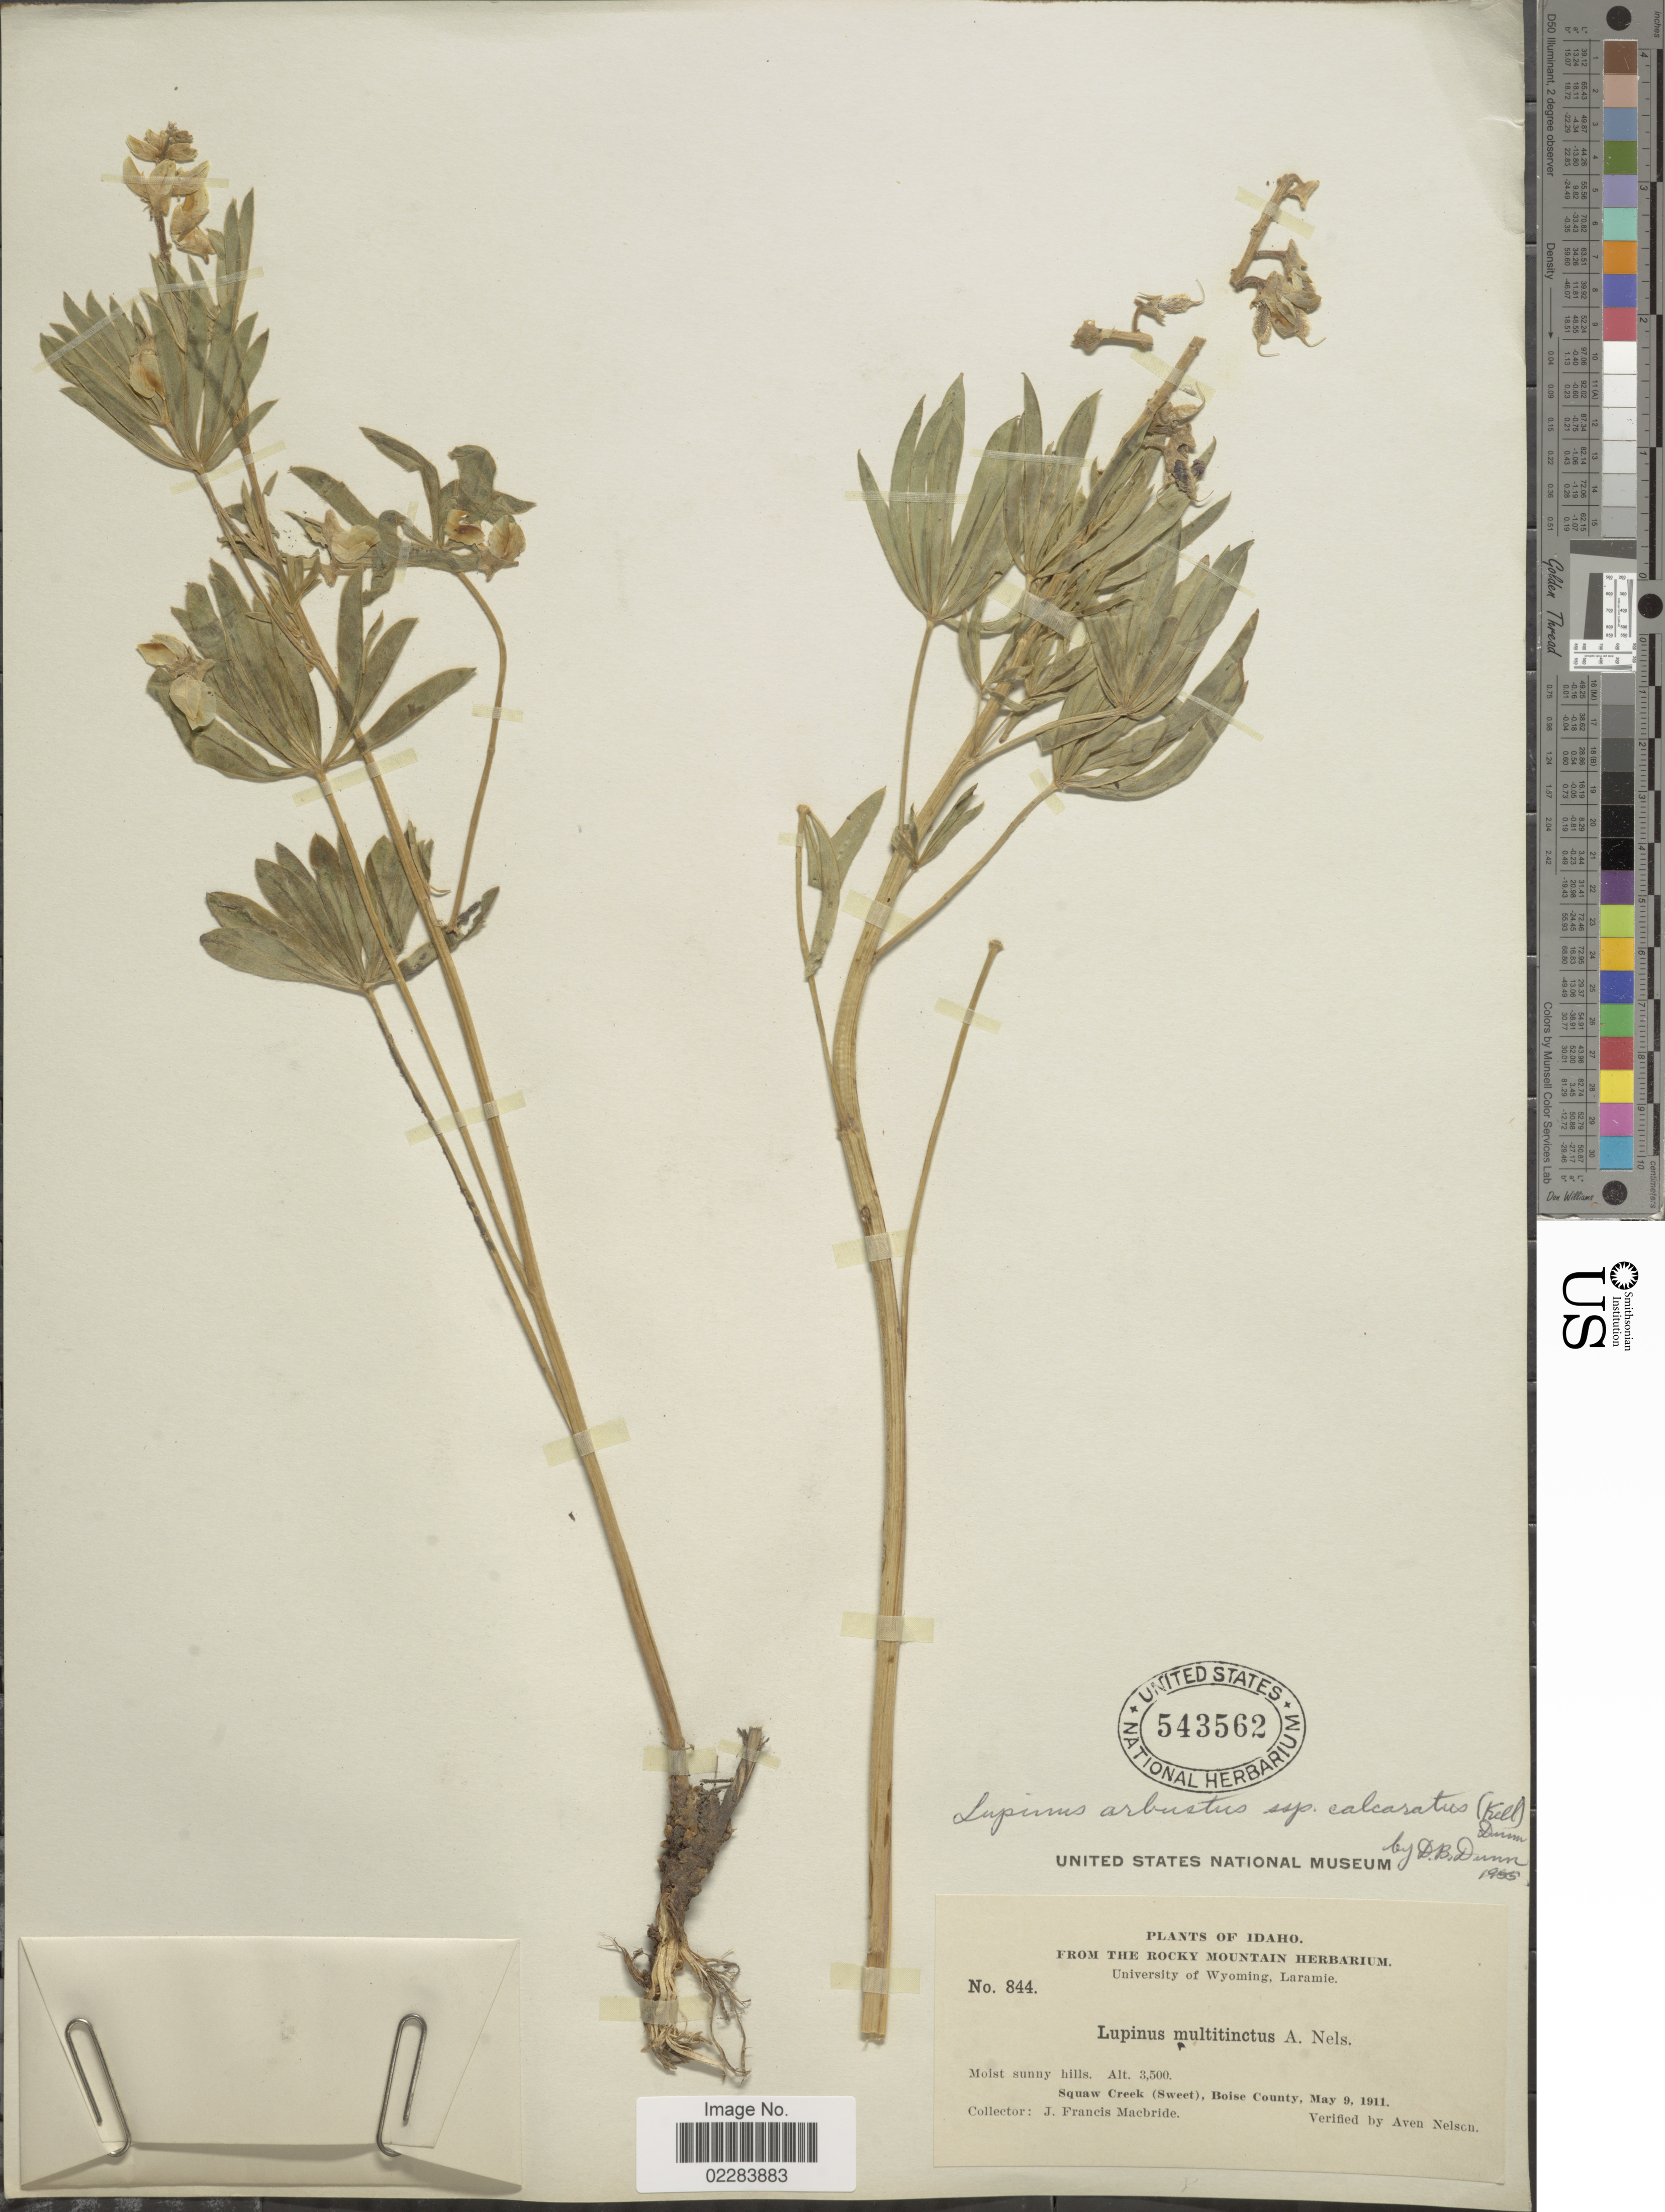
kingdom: Plantae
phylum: Tracheophyta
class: Magnoliopsida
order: Fabales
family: Fabaceae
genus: Lupinus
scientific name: Lupinus arbustus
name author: Lindl.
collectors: J. F. Macbride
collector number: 844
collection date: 1911-05-09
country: United States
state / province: Idaho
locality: Moist sunny hills. Squaw Creek (Sweet), Boise County.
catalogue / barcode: US 543562